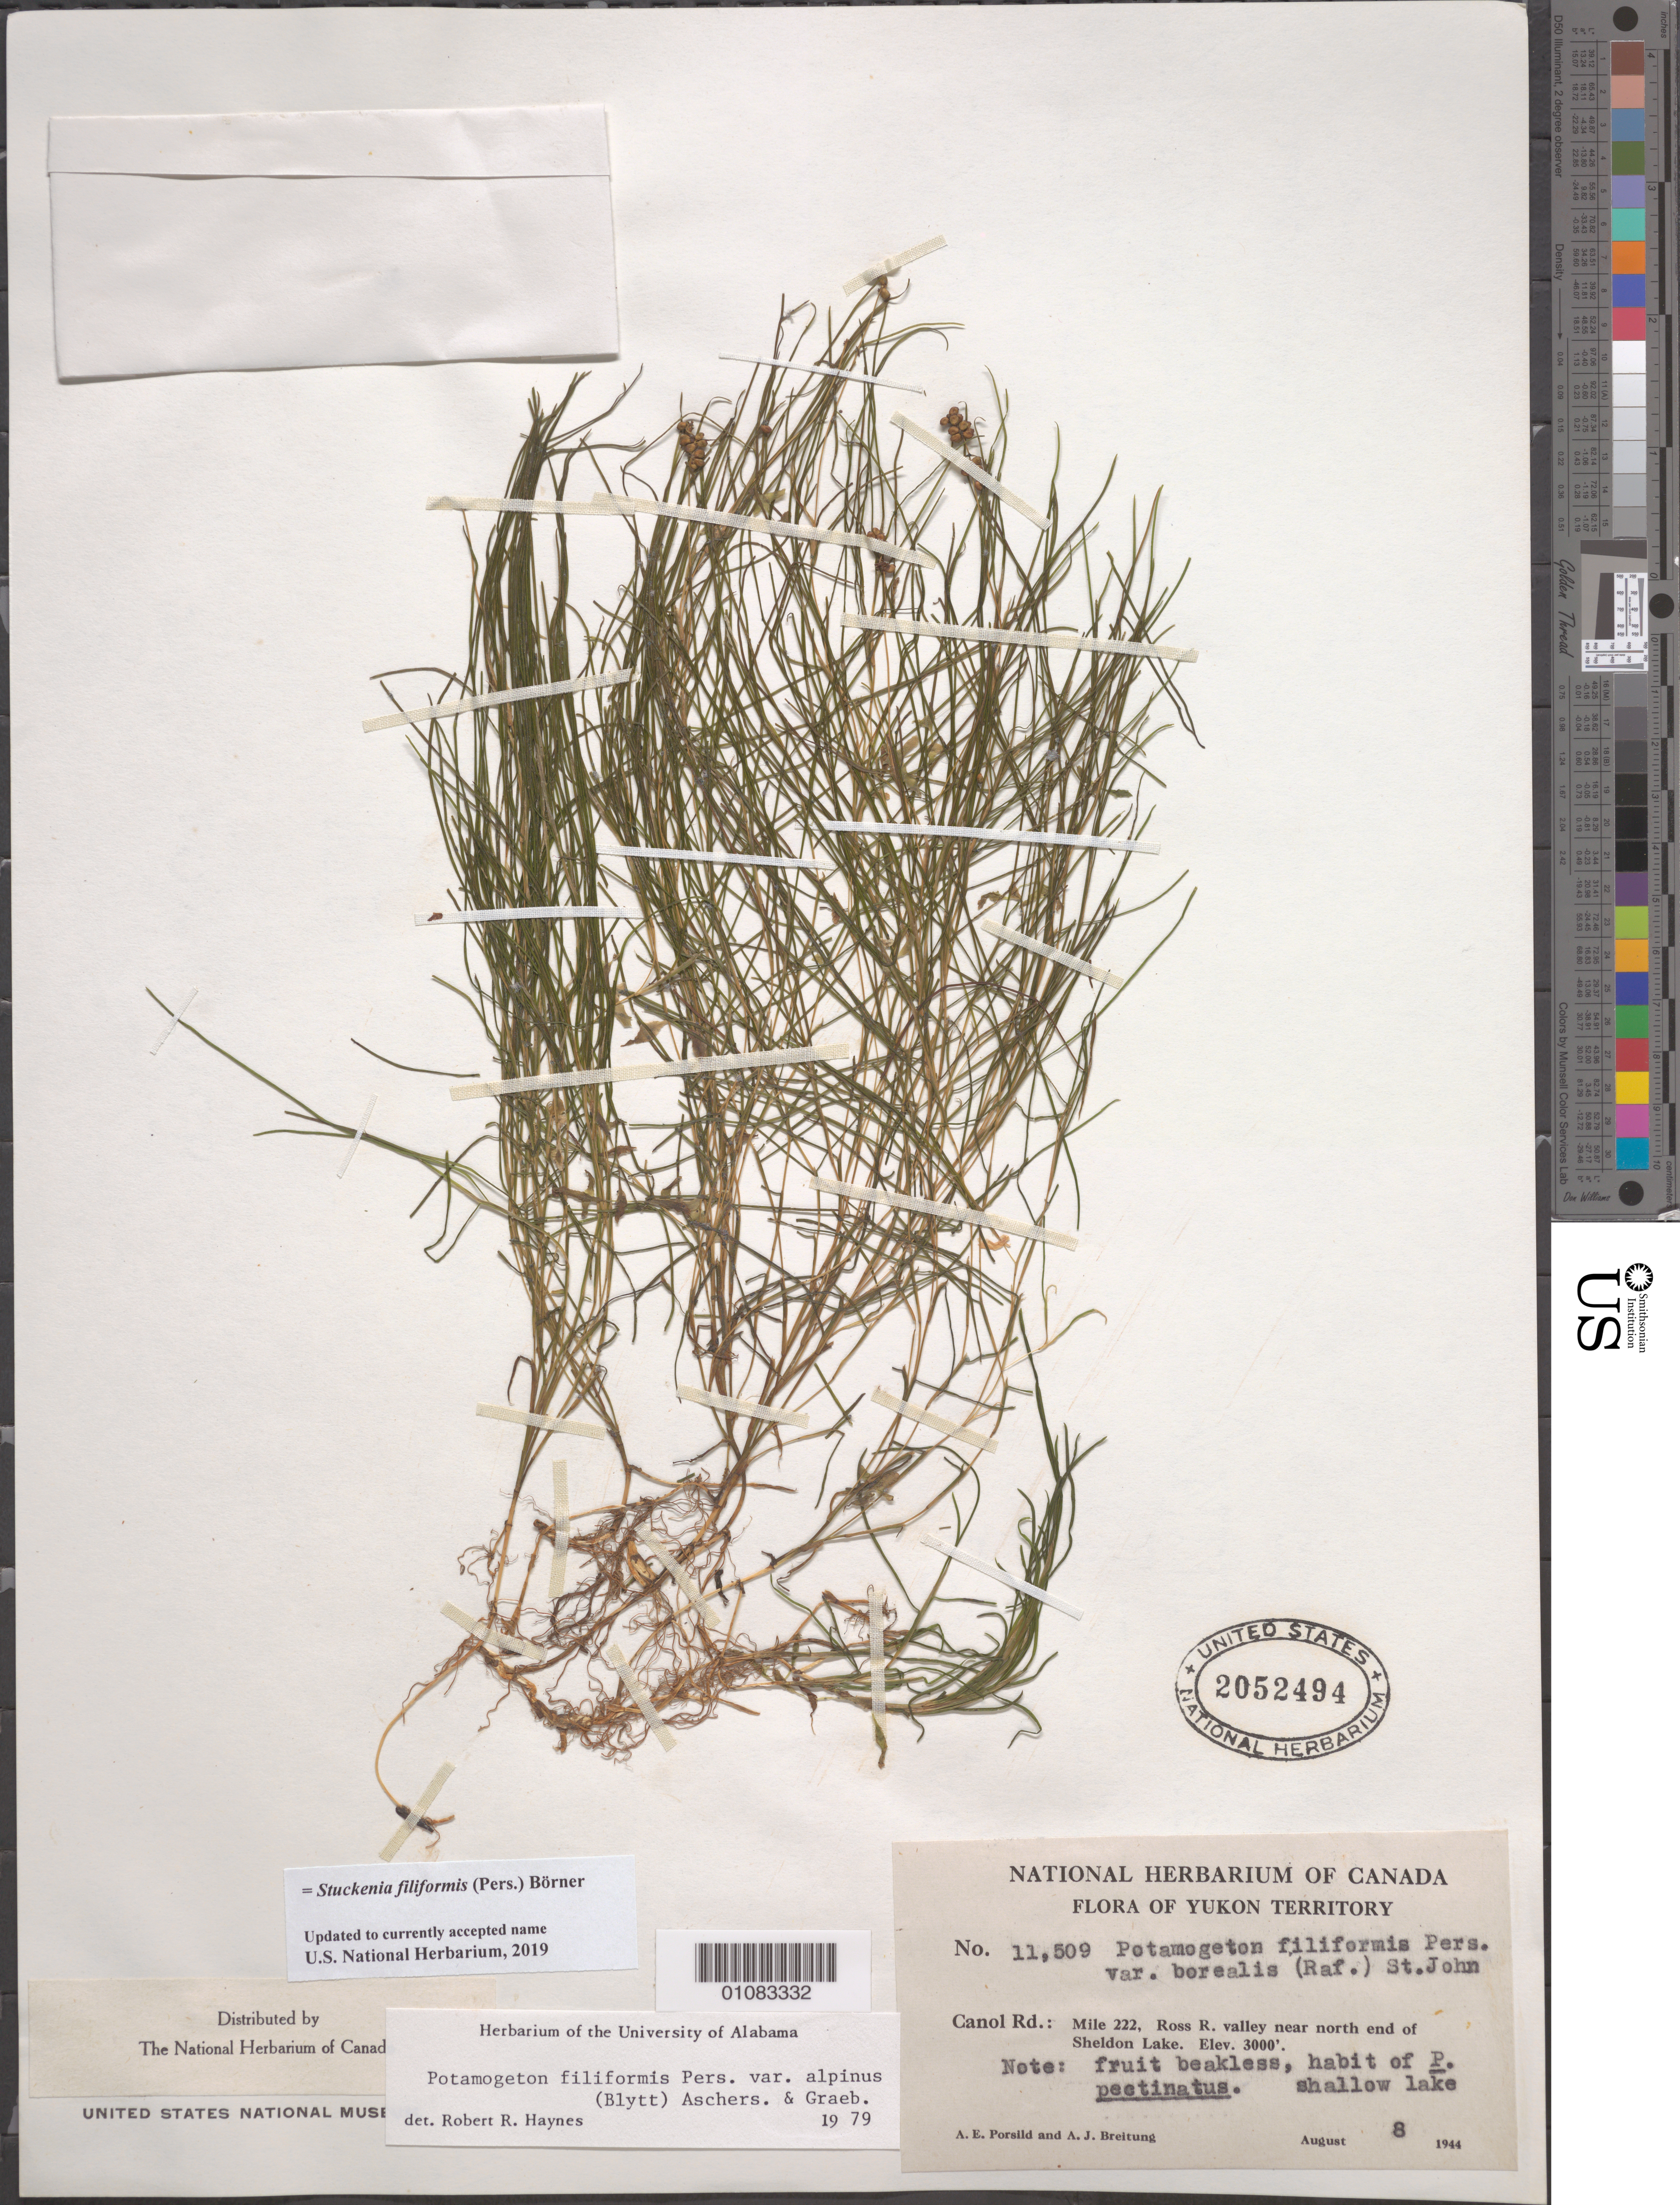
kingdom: Plantae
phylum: Tracheophyta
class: Liliopsida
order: Alismatales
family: Potamogetonaceae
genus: Stuckenia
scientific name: Stuckenia filiformis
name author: (Pers.) Börner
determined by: Strong, Mark T., (BOT), Smithsonian Institution - National Museum of Natural History (UNITED STATES)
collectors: A. E. Porsild & A. Breitung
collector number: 11509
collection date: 1944-08-08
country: Canada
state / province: Yukon Territory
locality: Canol Road, Mile 222, Ross R. Valley, Sheldon Lake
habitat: Valley near north end of shallow lake.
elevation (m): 914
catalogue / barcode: US 2052494